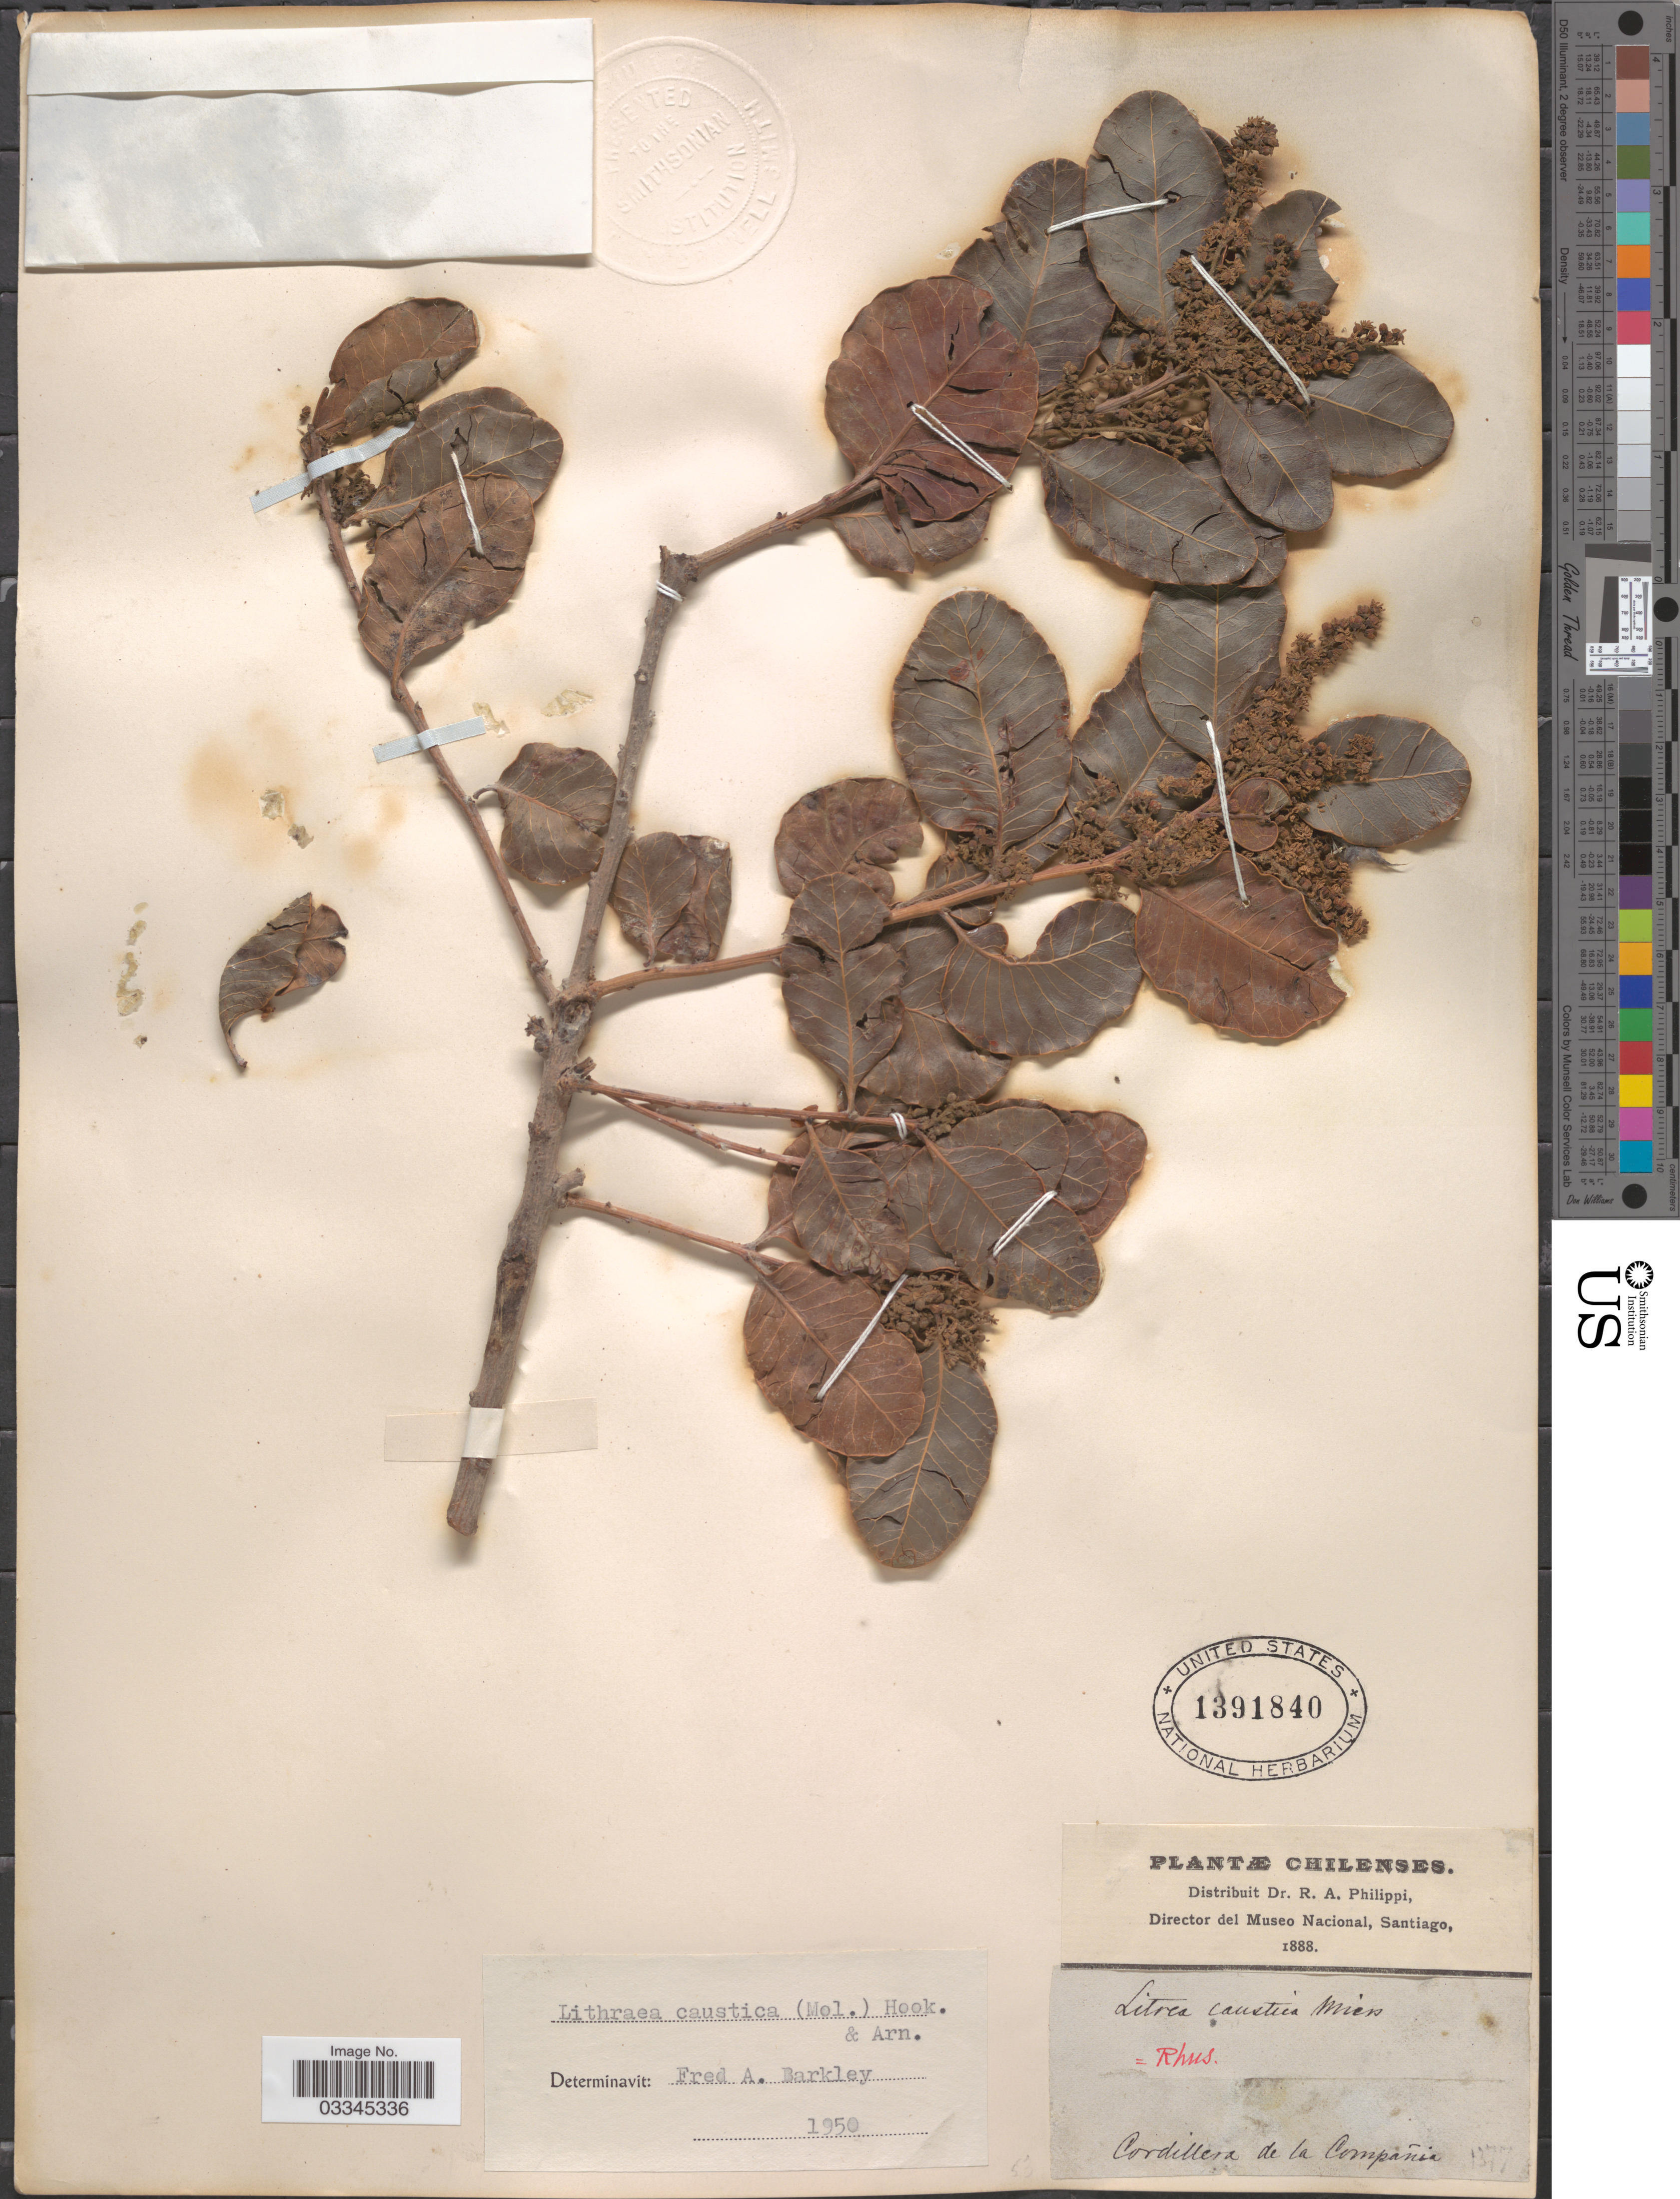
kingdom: Plantae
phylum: Tracheophyta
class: Magnoliopsida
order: Sapindales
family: Anacardiaceae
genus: Lithraea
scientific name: Lithraea caustica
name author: (Molina) Hook. & Arn.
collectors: ex. herb. R.A. Philippi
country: Chile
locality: Cordillera de la Compañia.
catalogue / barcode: US 1391840